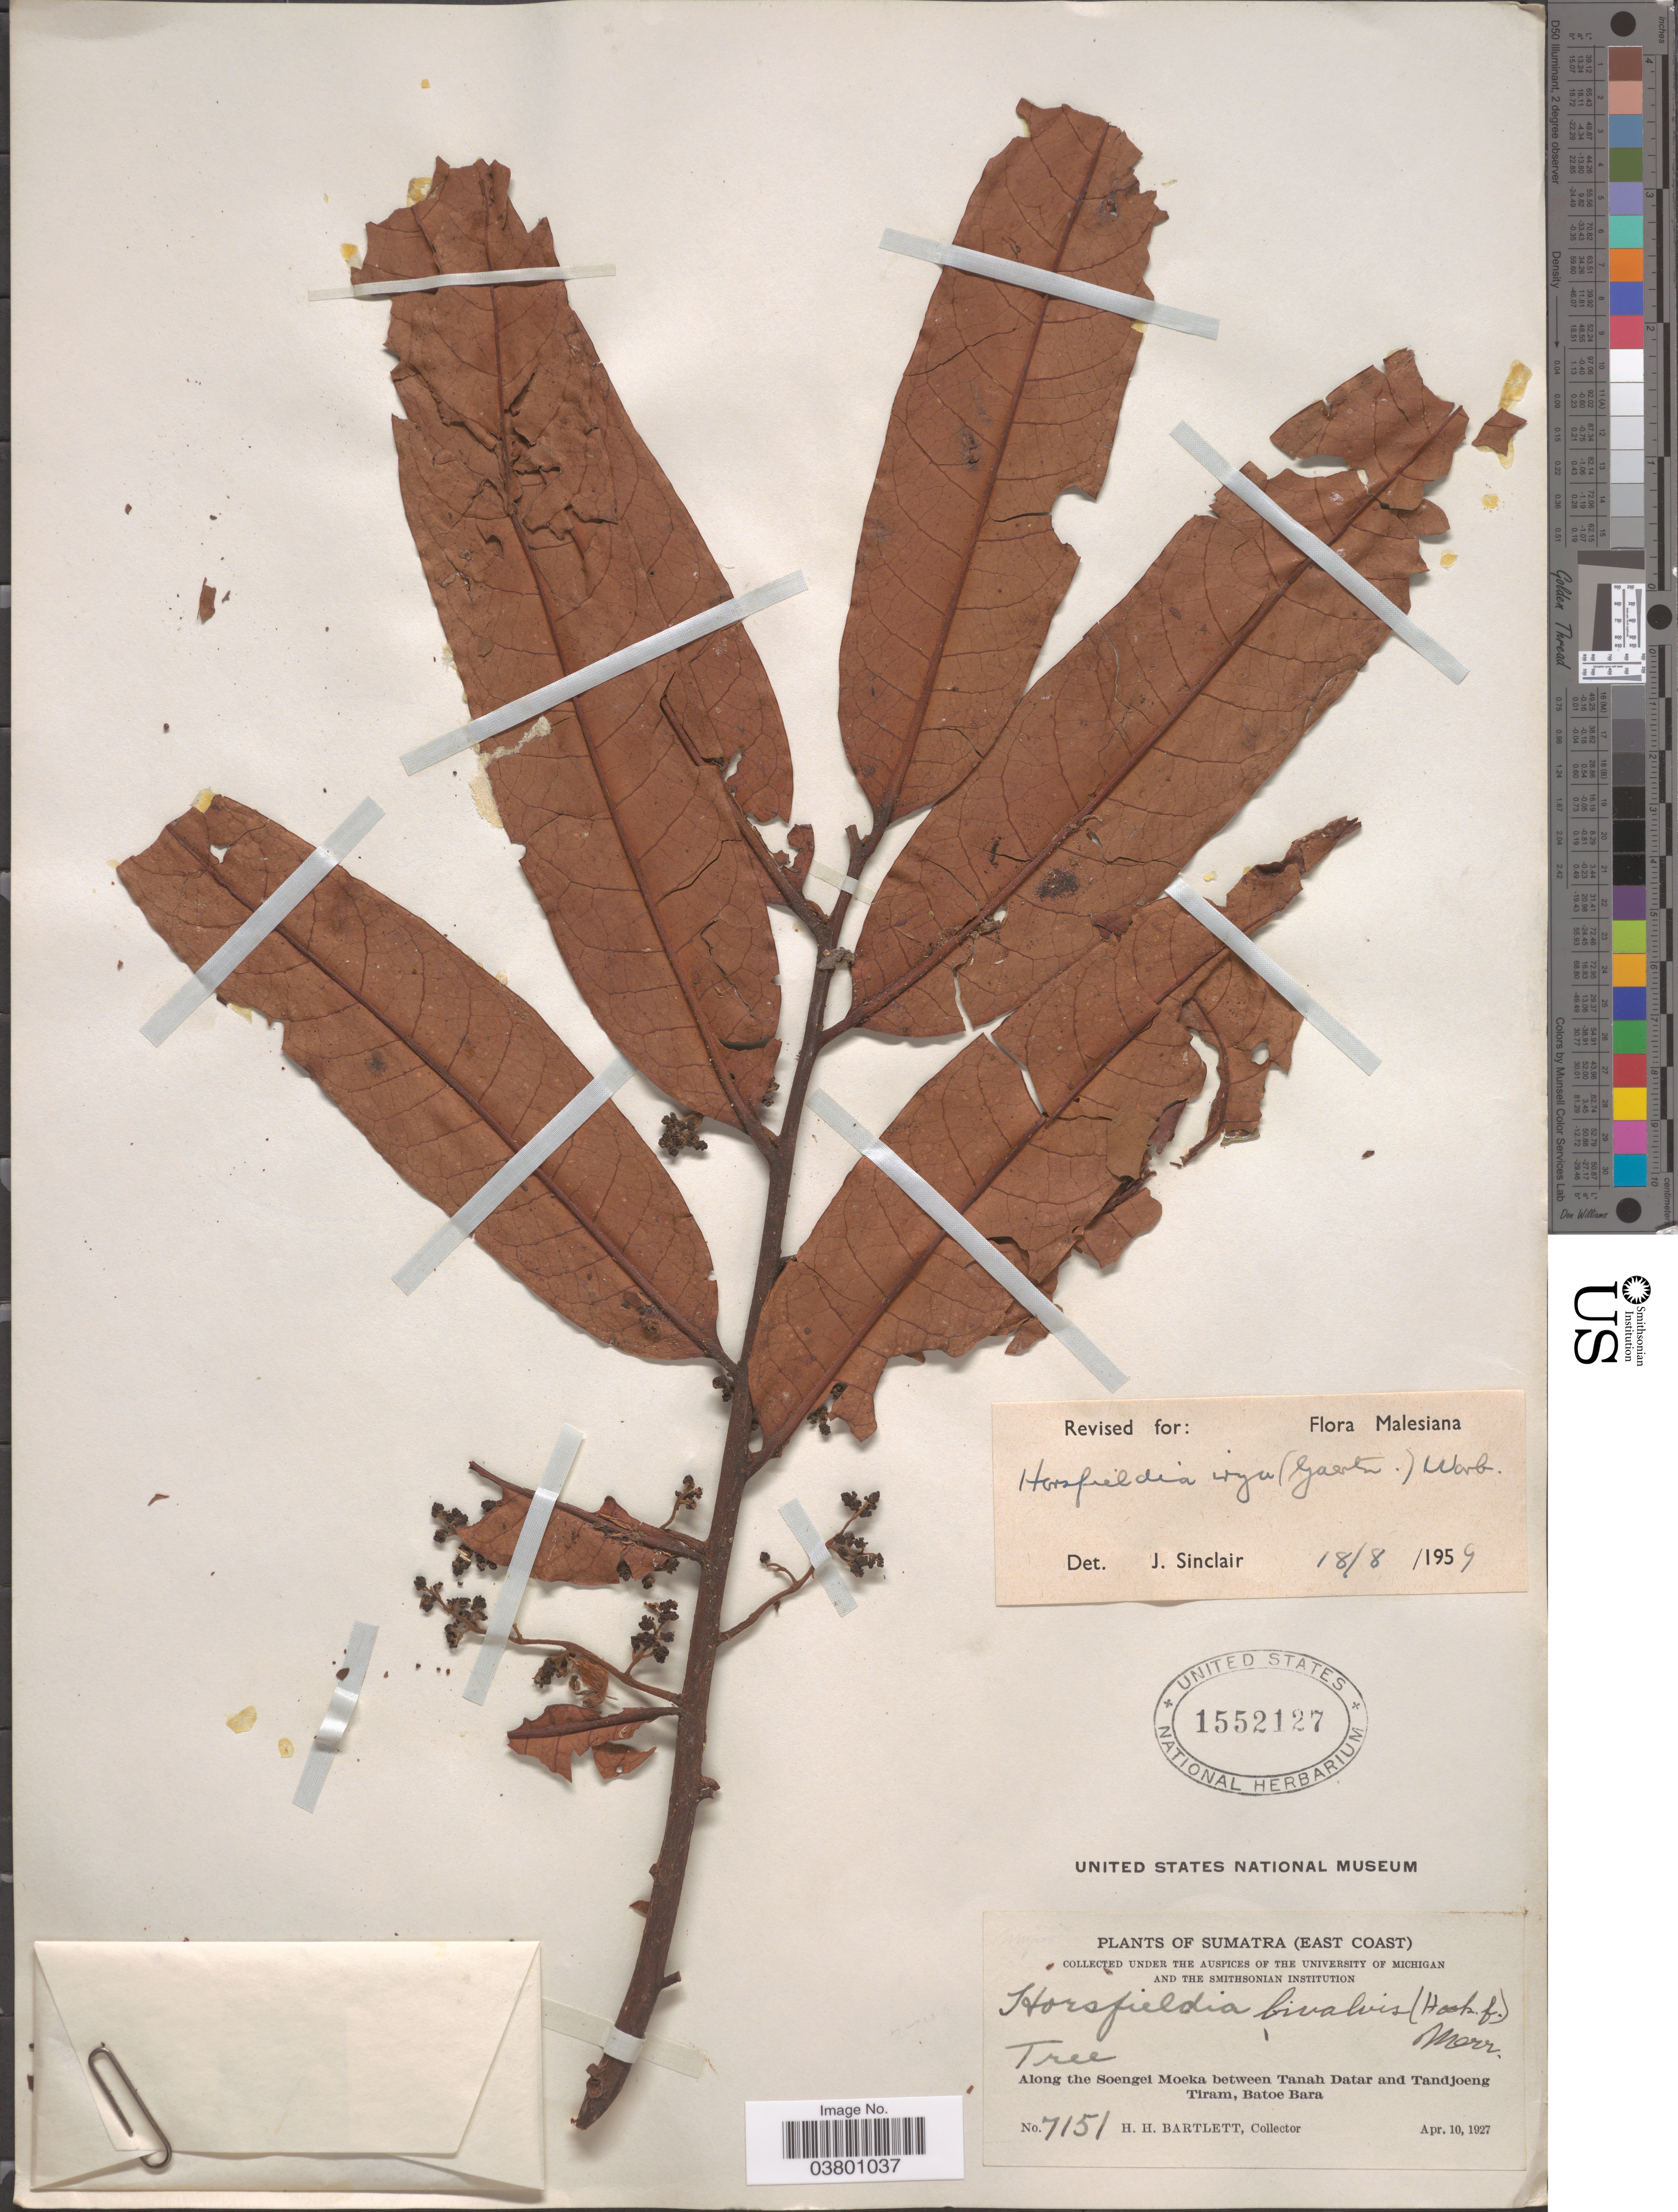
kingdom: Plantae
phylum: Tracheophyta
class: Magnoliopsida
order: Magnoliales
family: Myristicaceae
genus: Horsfieldia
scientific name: Horsfieldia irya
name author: (Gaertn.) Warb.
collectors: H. H. Bartlett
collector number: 7151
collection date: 1927-04-10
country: Indonesia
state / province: Sumatra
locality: East Coast. Along the Soengei Moeka between Tanah Datar and Tandjoeng Tiram, Batoe Bara.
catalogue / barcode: US 1552127